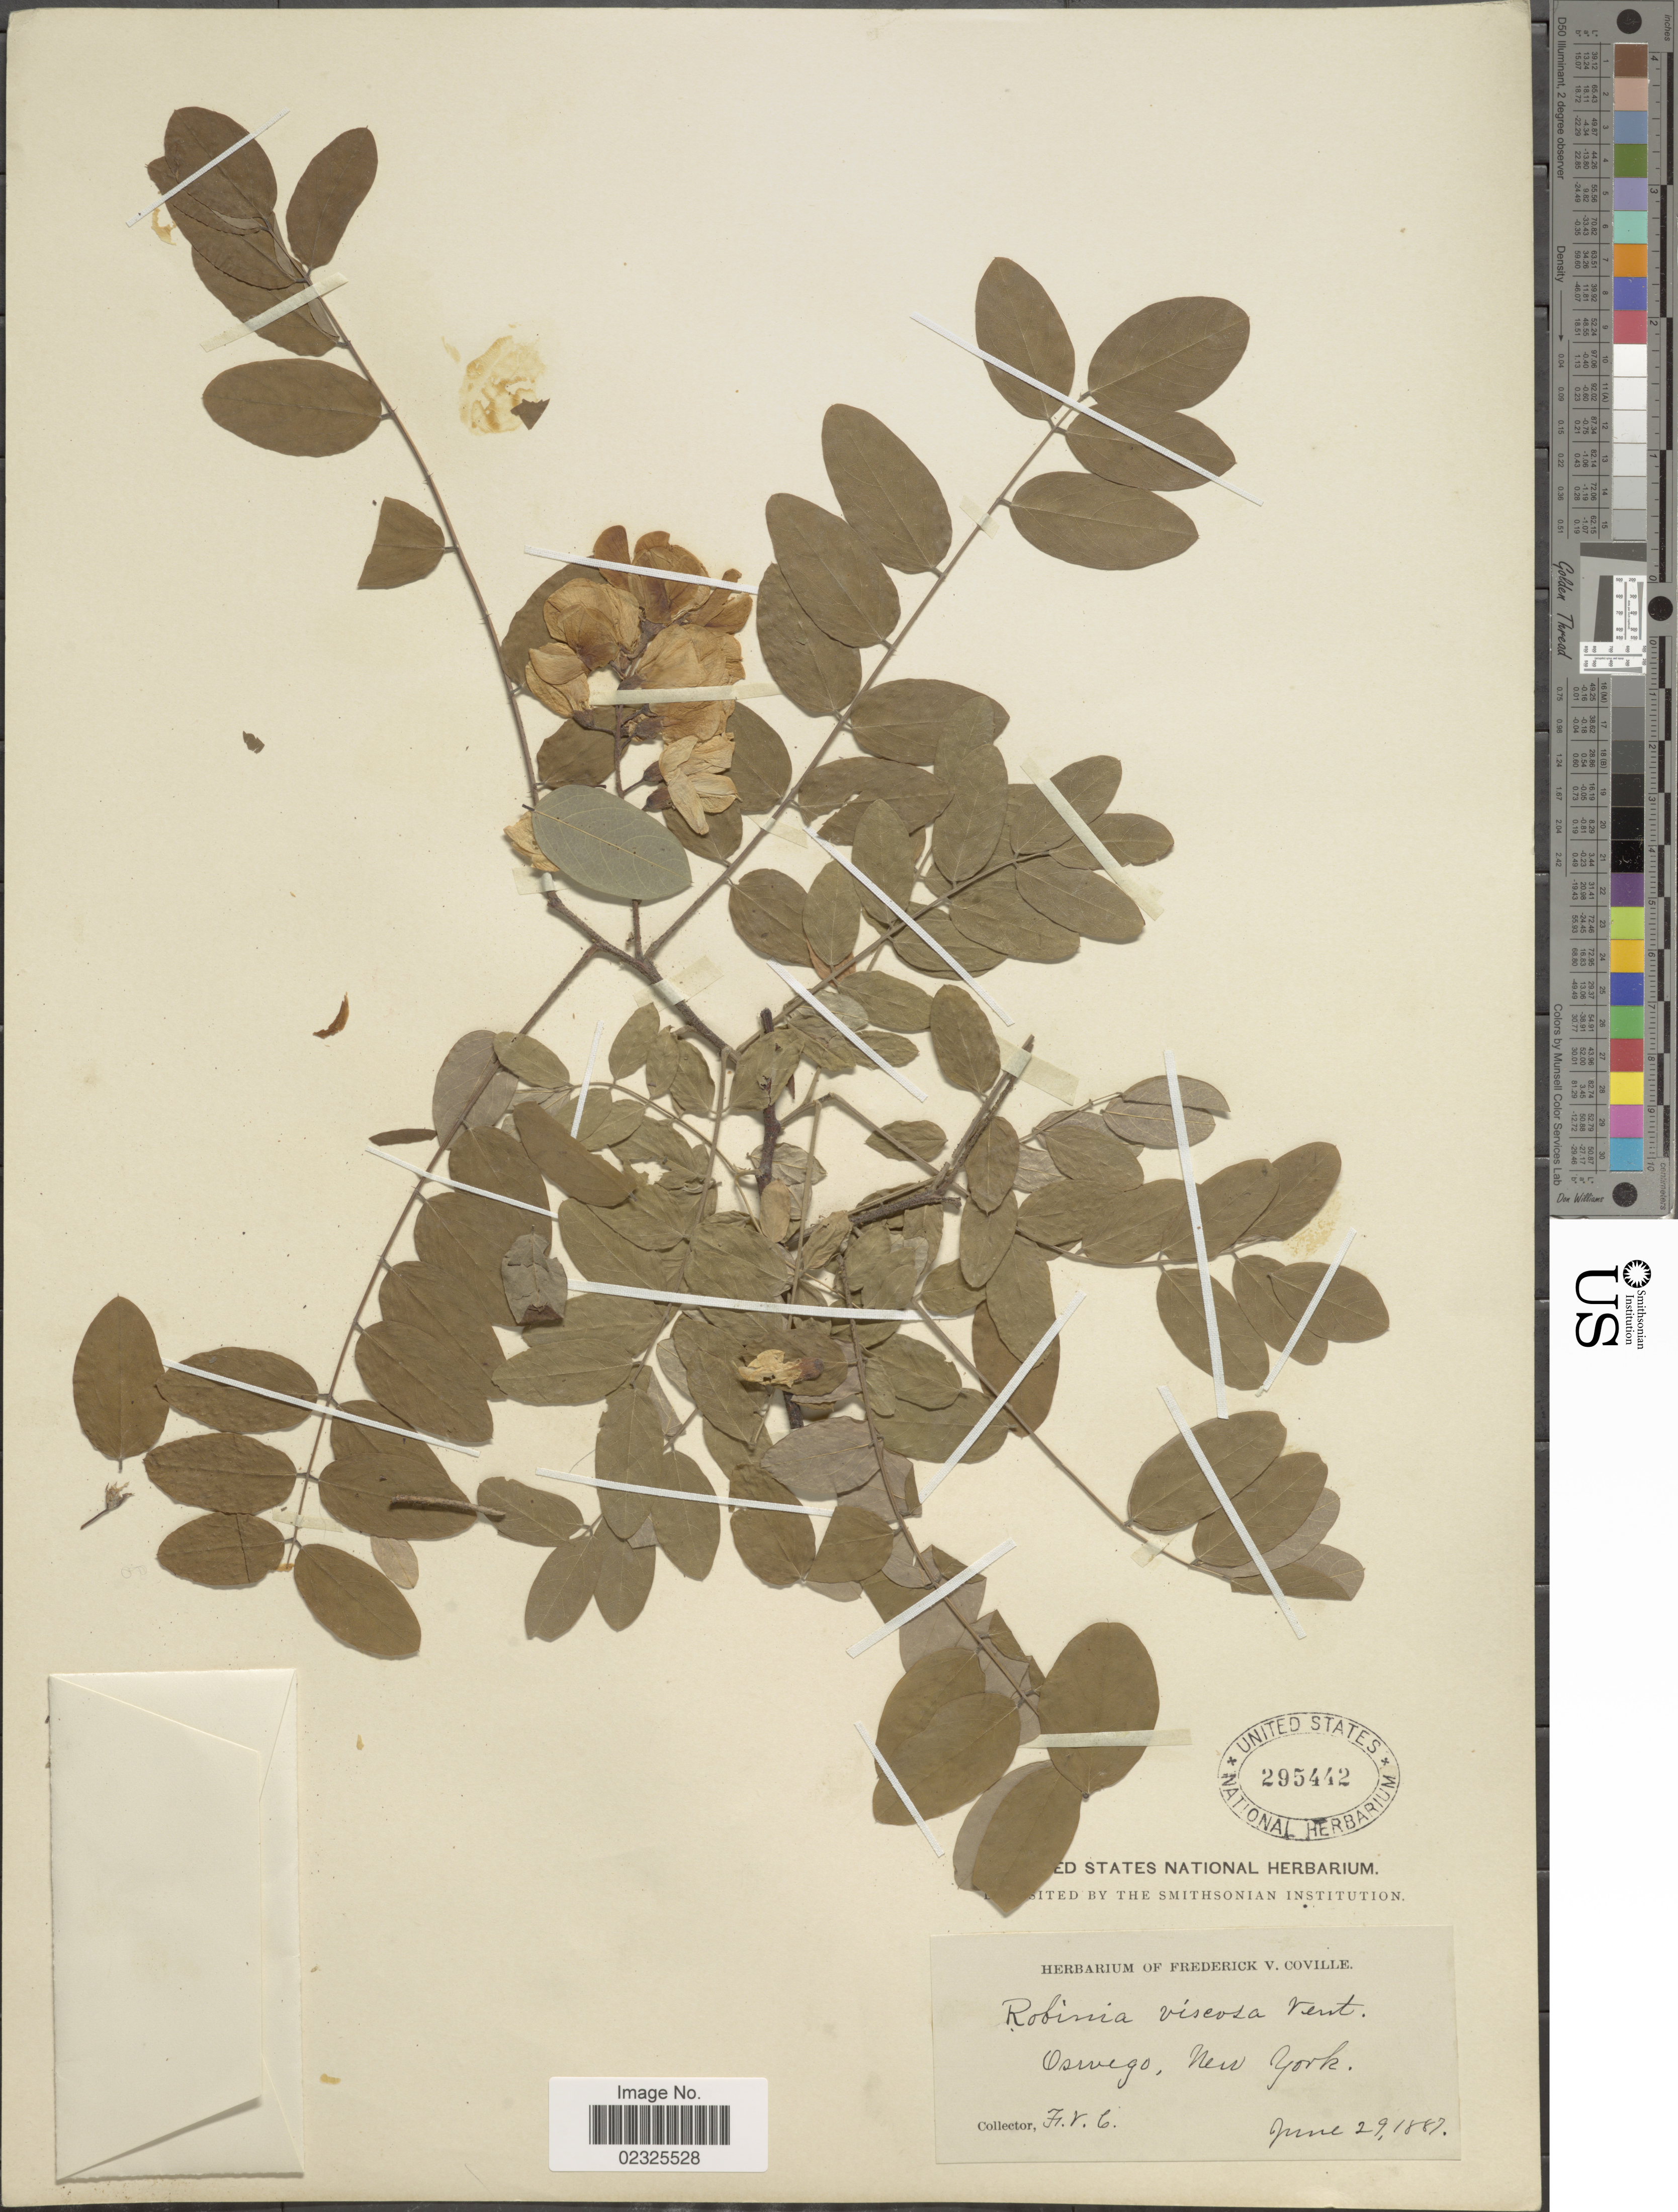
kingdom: Plantae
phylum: Tracheophyta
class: Magnoliopsida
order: Fabales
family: Fabaceae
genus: Robinia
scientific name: Robinia viscosa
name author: Vent.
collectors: F. V. Coville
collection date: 1887-06-29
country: United States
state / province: New York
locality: Oswego, New York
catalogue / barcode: US 295442